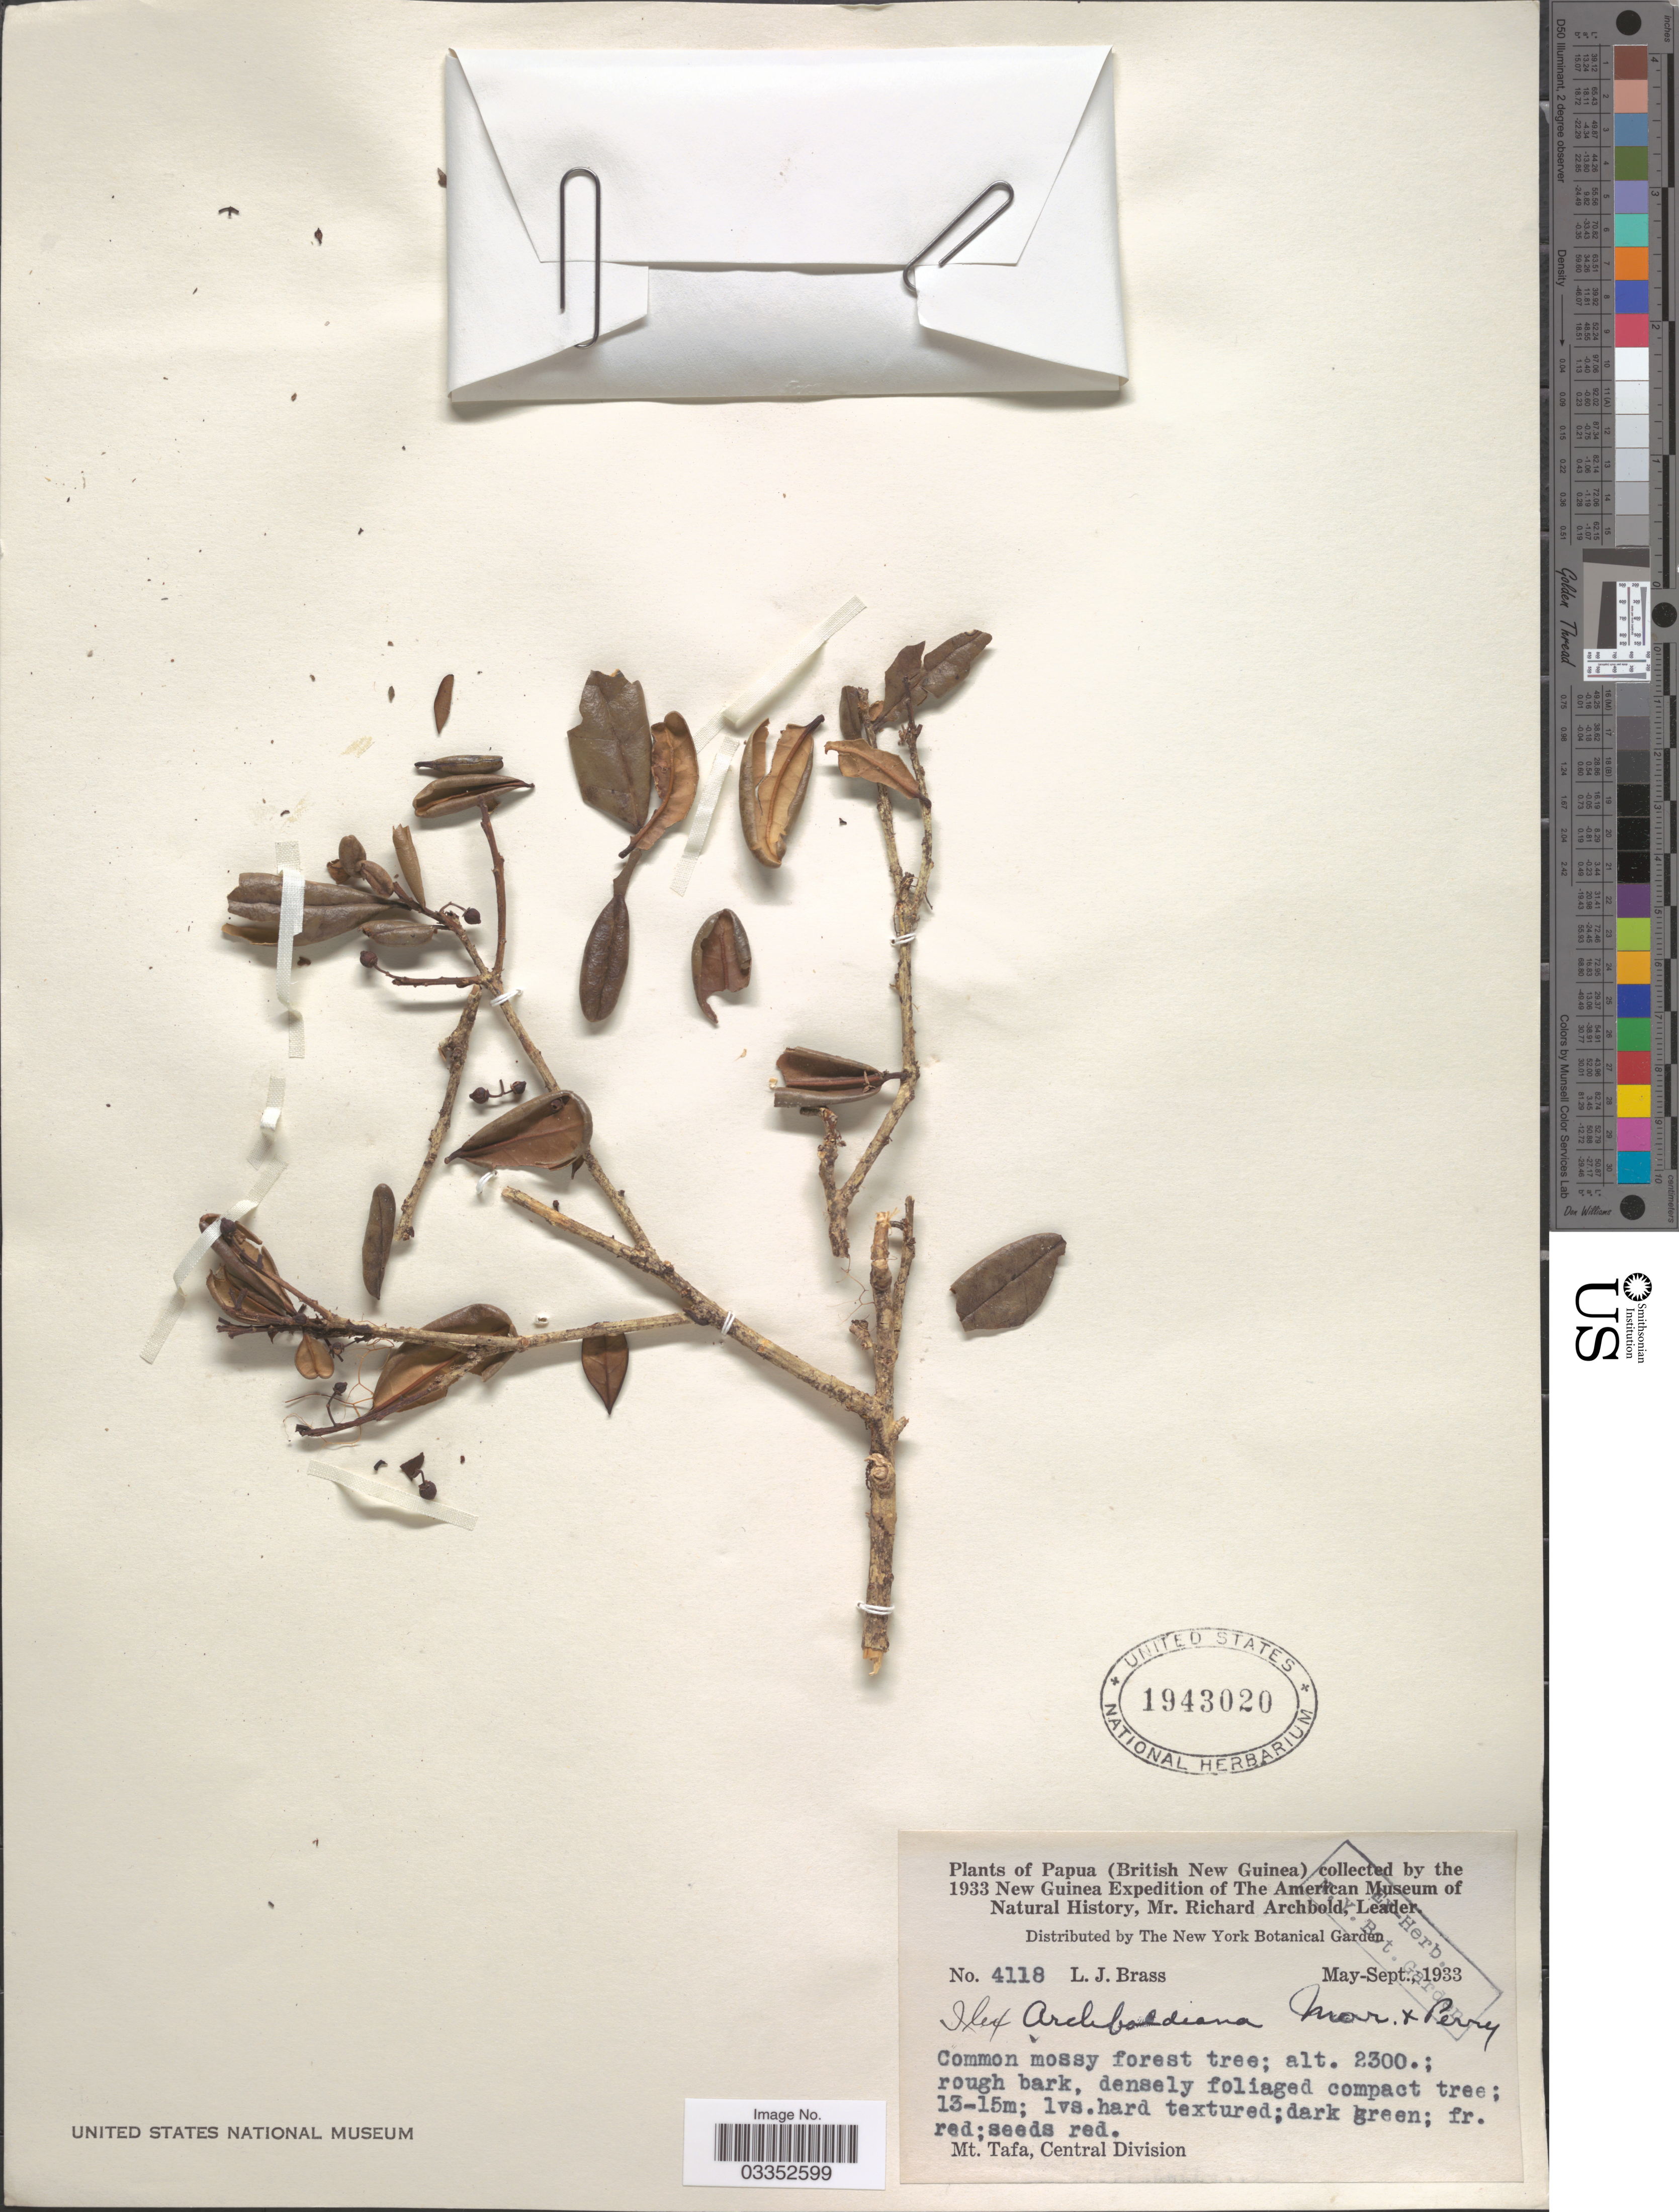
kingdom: Plantae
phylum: Tracheophyta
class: Magnoliopsida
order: Aquifoliales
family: Aquifoliaceae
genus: Ilex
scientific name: Ilex archboldiana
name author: Merr. & L.M. Perry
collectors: L. J. Brass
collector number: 4118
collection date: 1933-05/1933-09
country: Papua New Guinea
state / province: Central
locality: Papua (British New Guinea). Mt. Tafa, Central Division.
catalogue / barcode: US 1943020